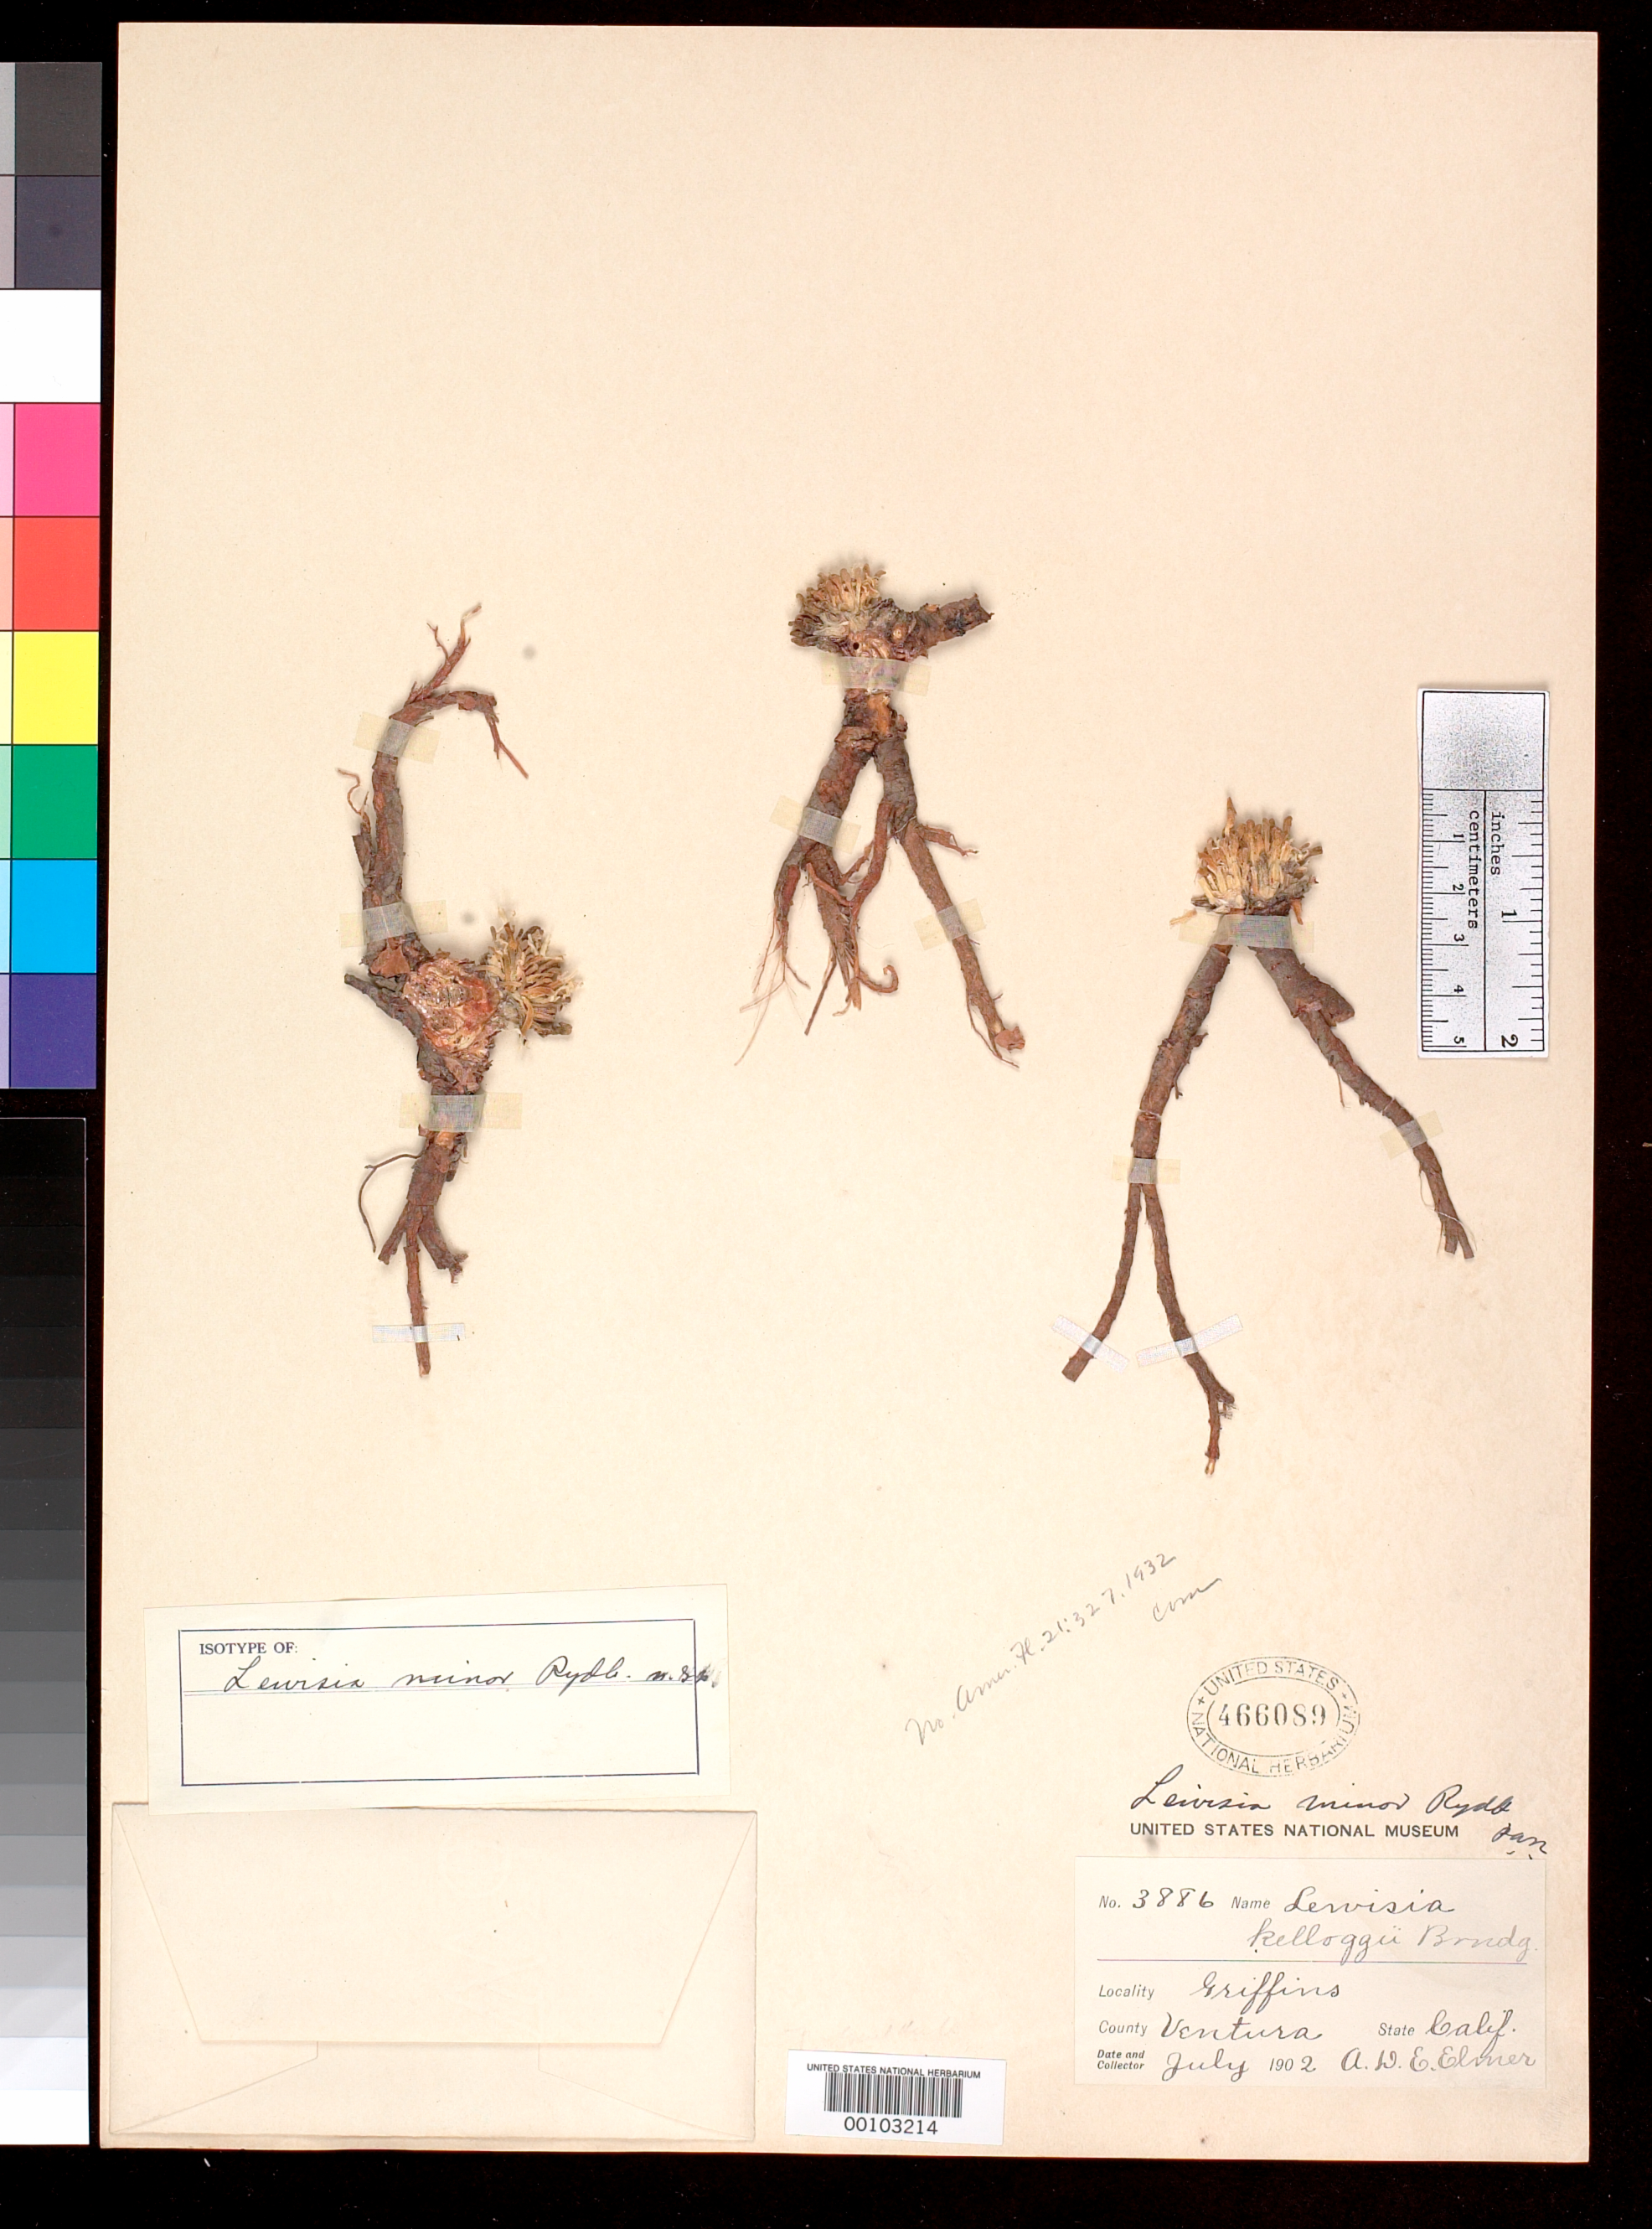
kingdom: Plantae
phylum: Tracheophyta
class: Magnoliopsida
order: Caryophyllales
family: Montiaceae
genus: Lewisia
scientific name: Lewisia minor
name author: Rydb.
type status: Isotype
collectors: A. D. E. Elmer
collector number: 3886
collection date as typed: Jul 1902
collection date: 1902-07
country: United States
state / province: California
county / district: Ventura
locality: Griffins.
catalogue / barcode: US 466089